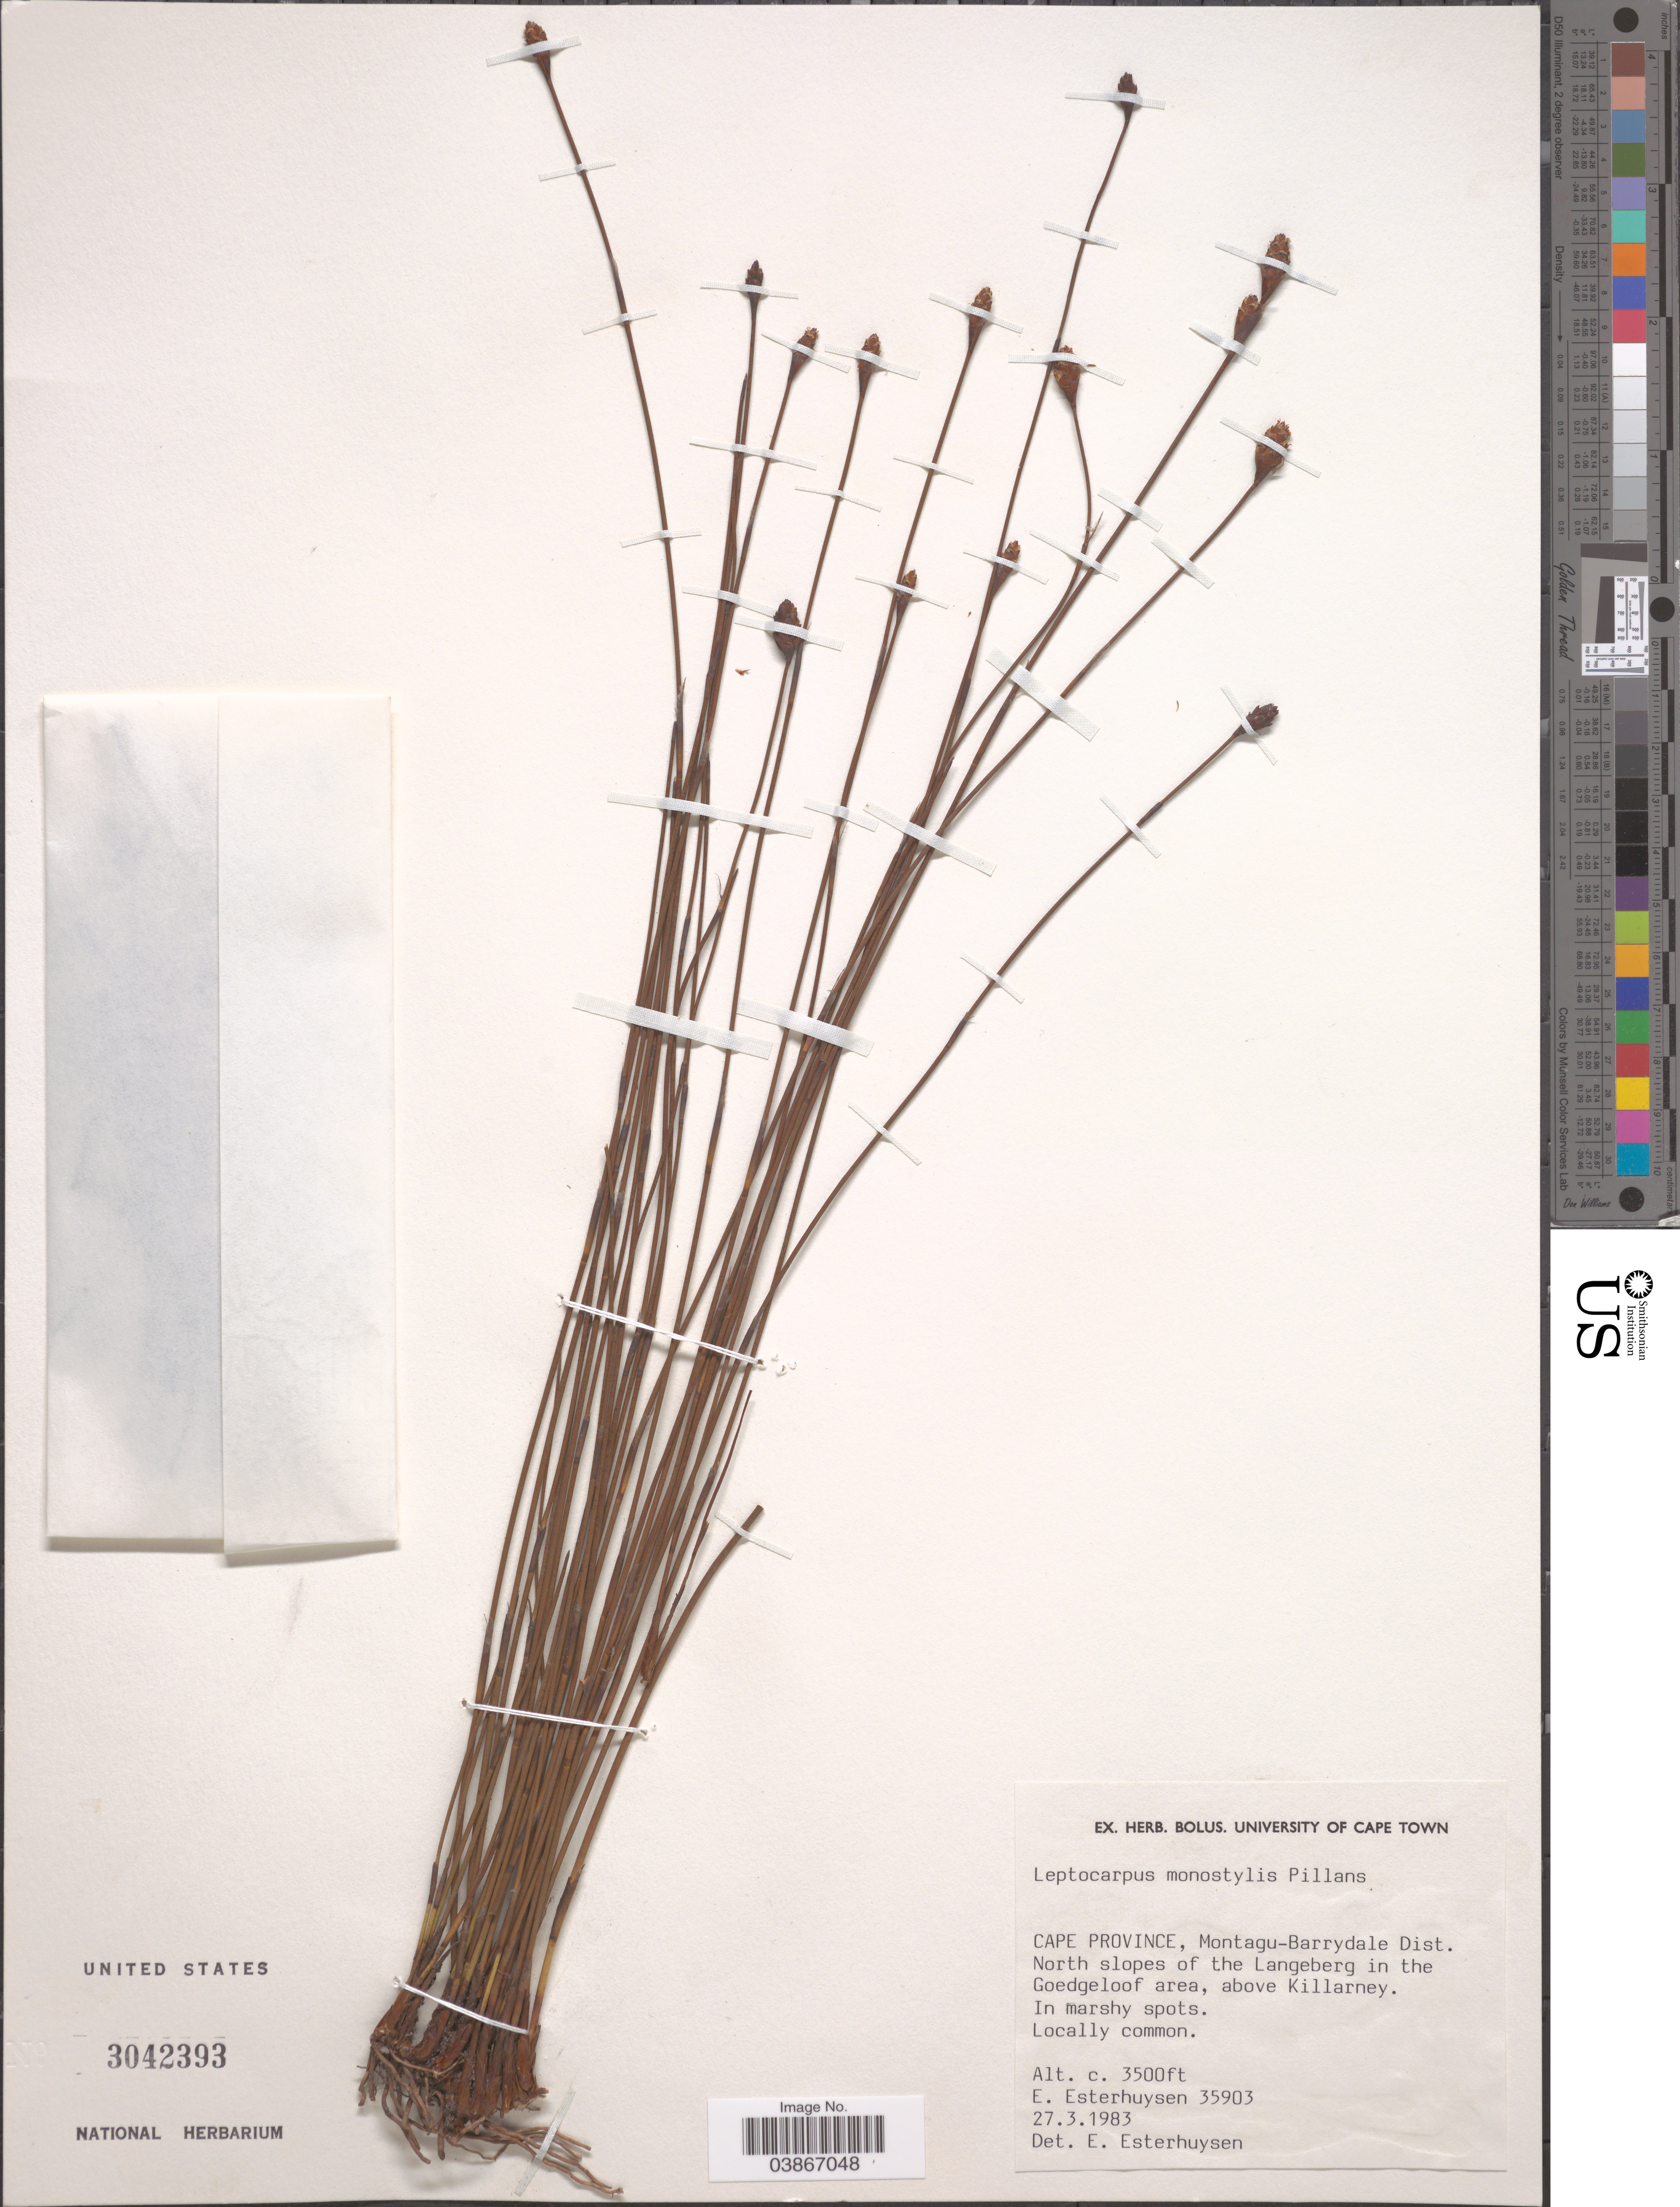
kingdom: Plantae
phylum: Tracheophyta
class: Liliopsida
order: Poales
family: Restionaceae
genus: Leptocarpus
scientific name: Leptocarpus monostylis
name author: Pillans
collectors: E. E. Esterhuysen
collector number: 35903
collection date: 1983-03-27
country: South Africa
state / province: Western Cape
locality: Montagu-Barrydale Dist. North slopes of the Langeberg in the Goedgeloof area, above Killarney.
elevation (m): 1067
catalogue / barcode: US 3042393